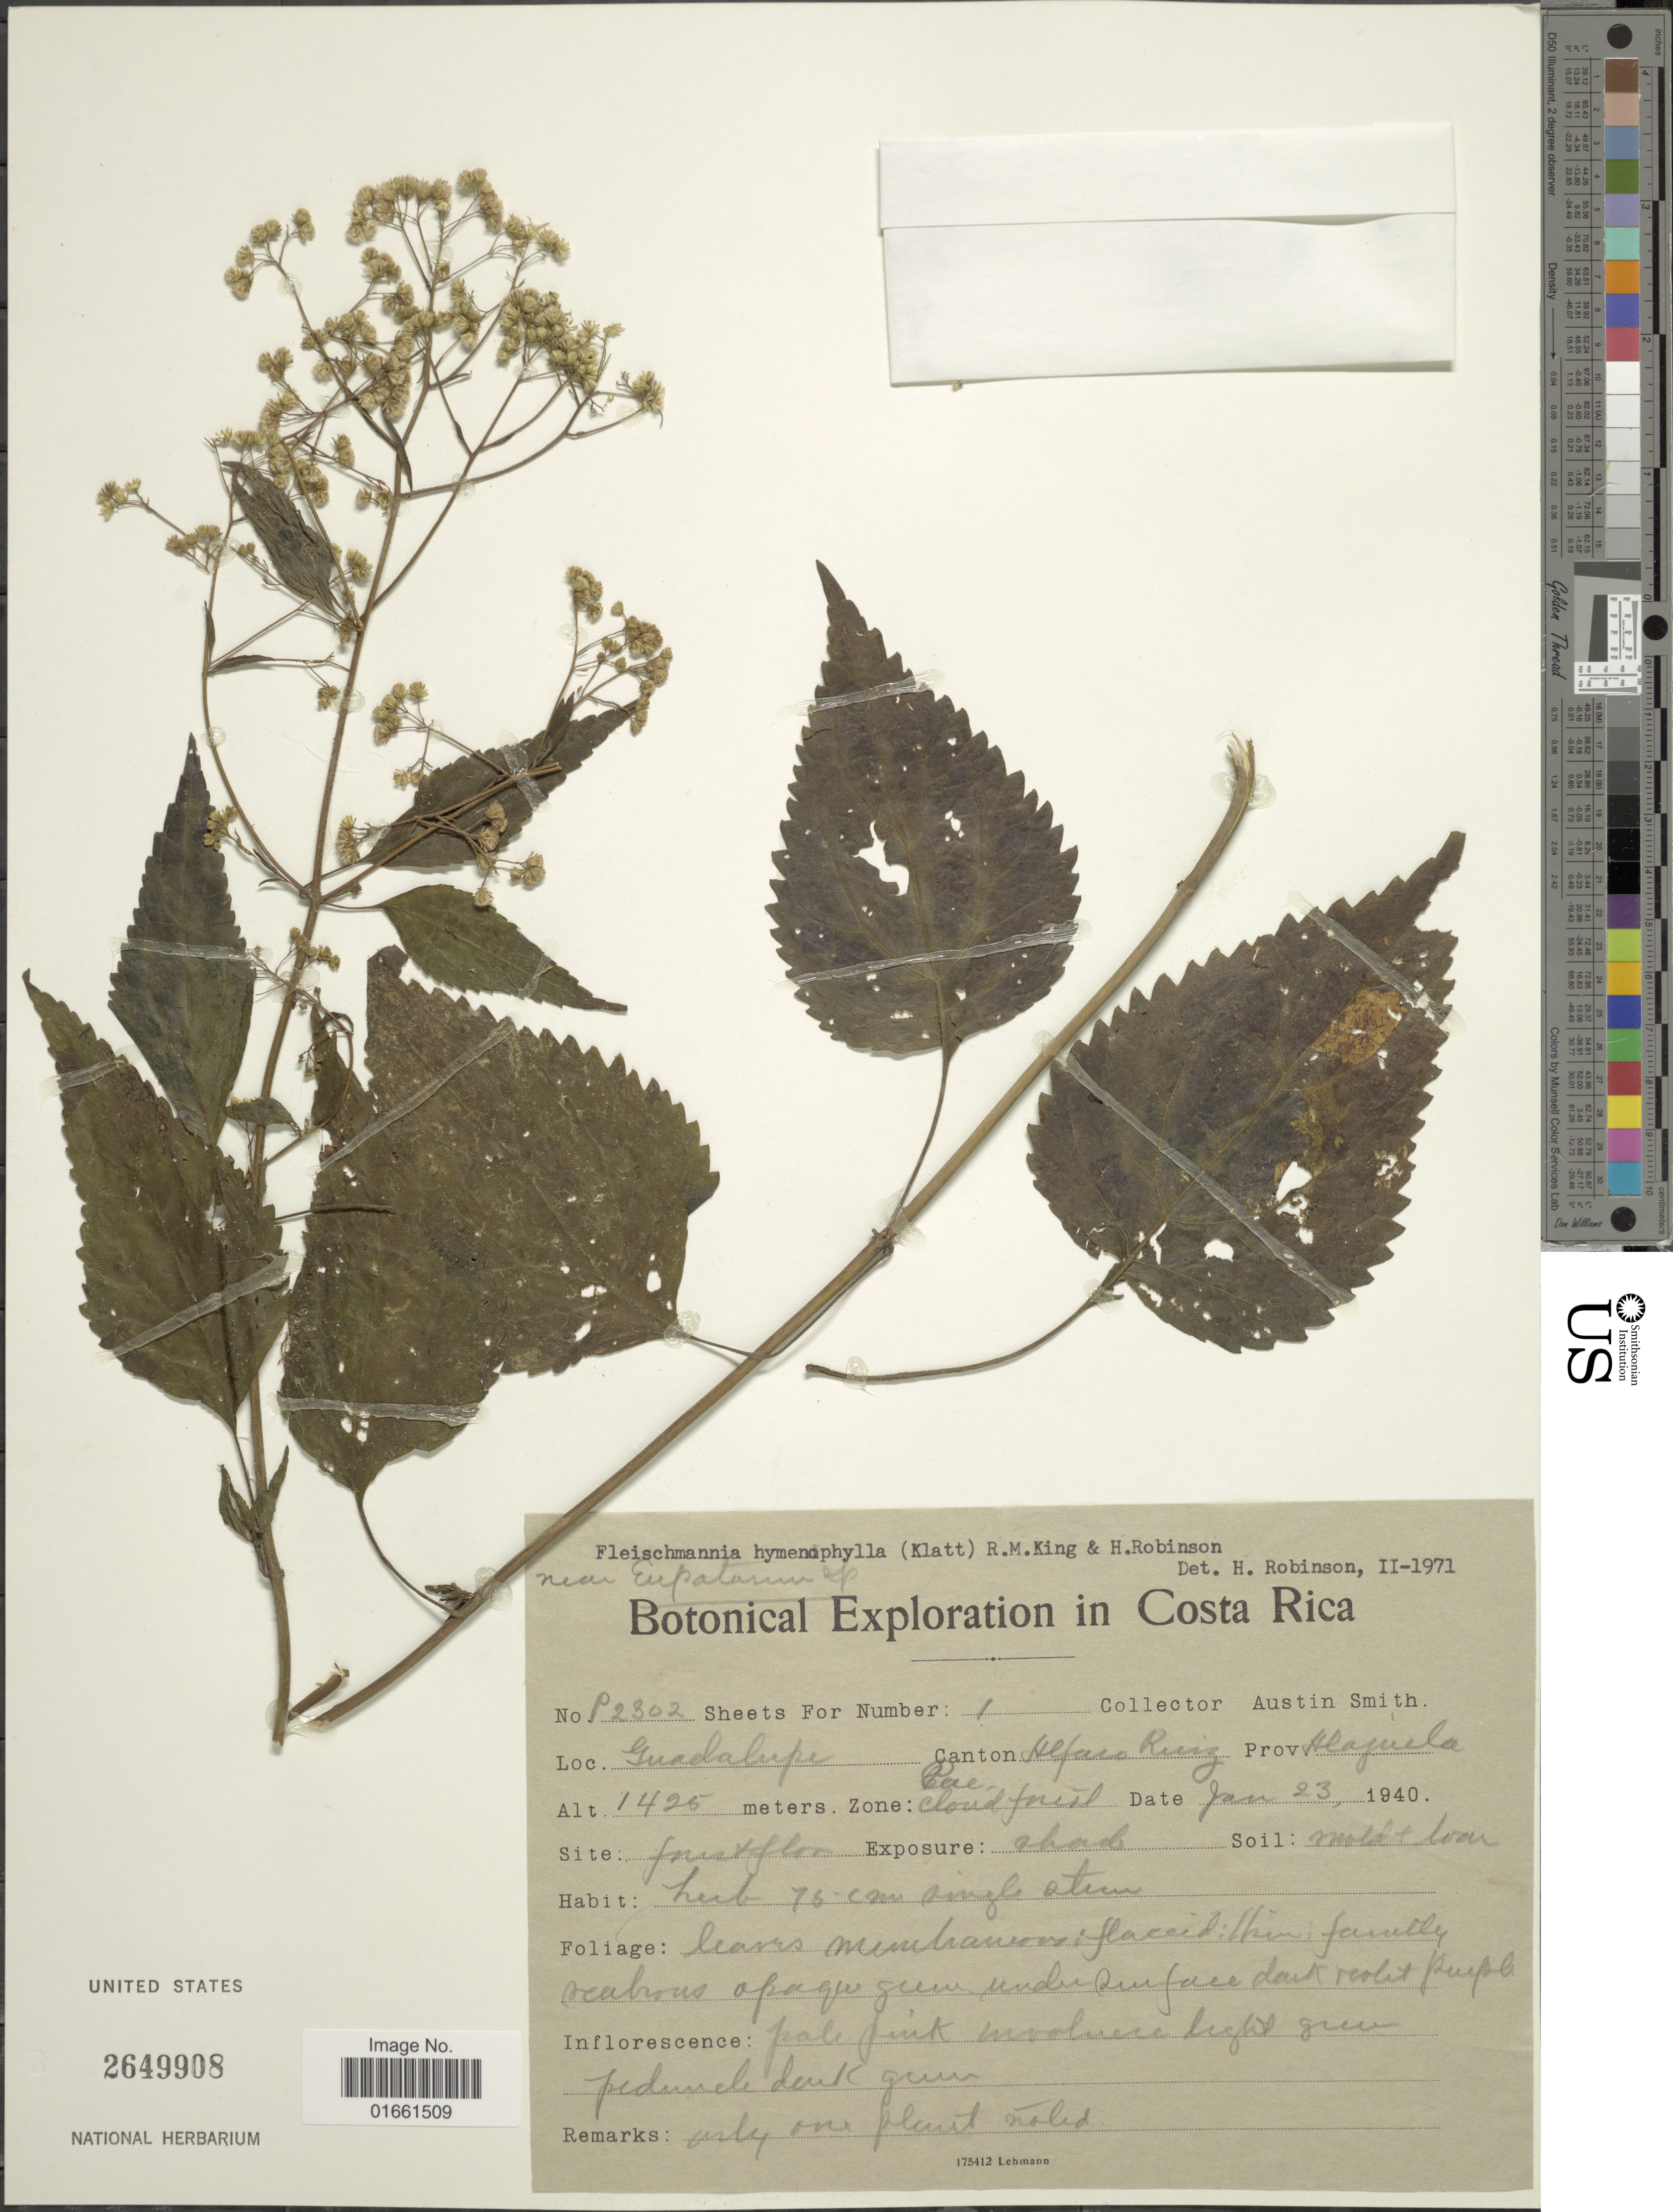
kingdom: Plantae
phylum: Tracheophyta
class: Magnoliopsida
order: Asterales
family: Asteraceae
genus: Fleischmannia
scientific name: Fleischmannia hymenophylla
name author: (Klatt) R.M. King & H. Rob.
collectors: Aust P. Smith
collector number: P 2302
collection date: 1940-01-23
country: Costa Rica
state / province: Alajuela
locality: Guadalupe, Alfaro Ruiz canton, prov. Alajuela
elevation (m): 1425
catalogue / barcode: US 2649908